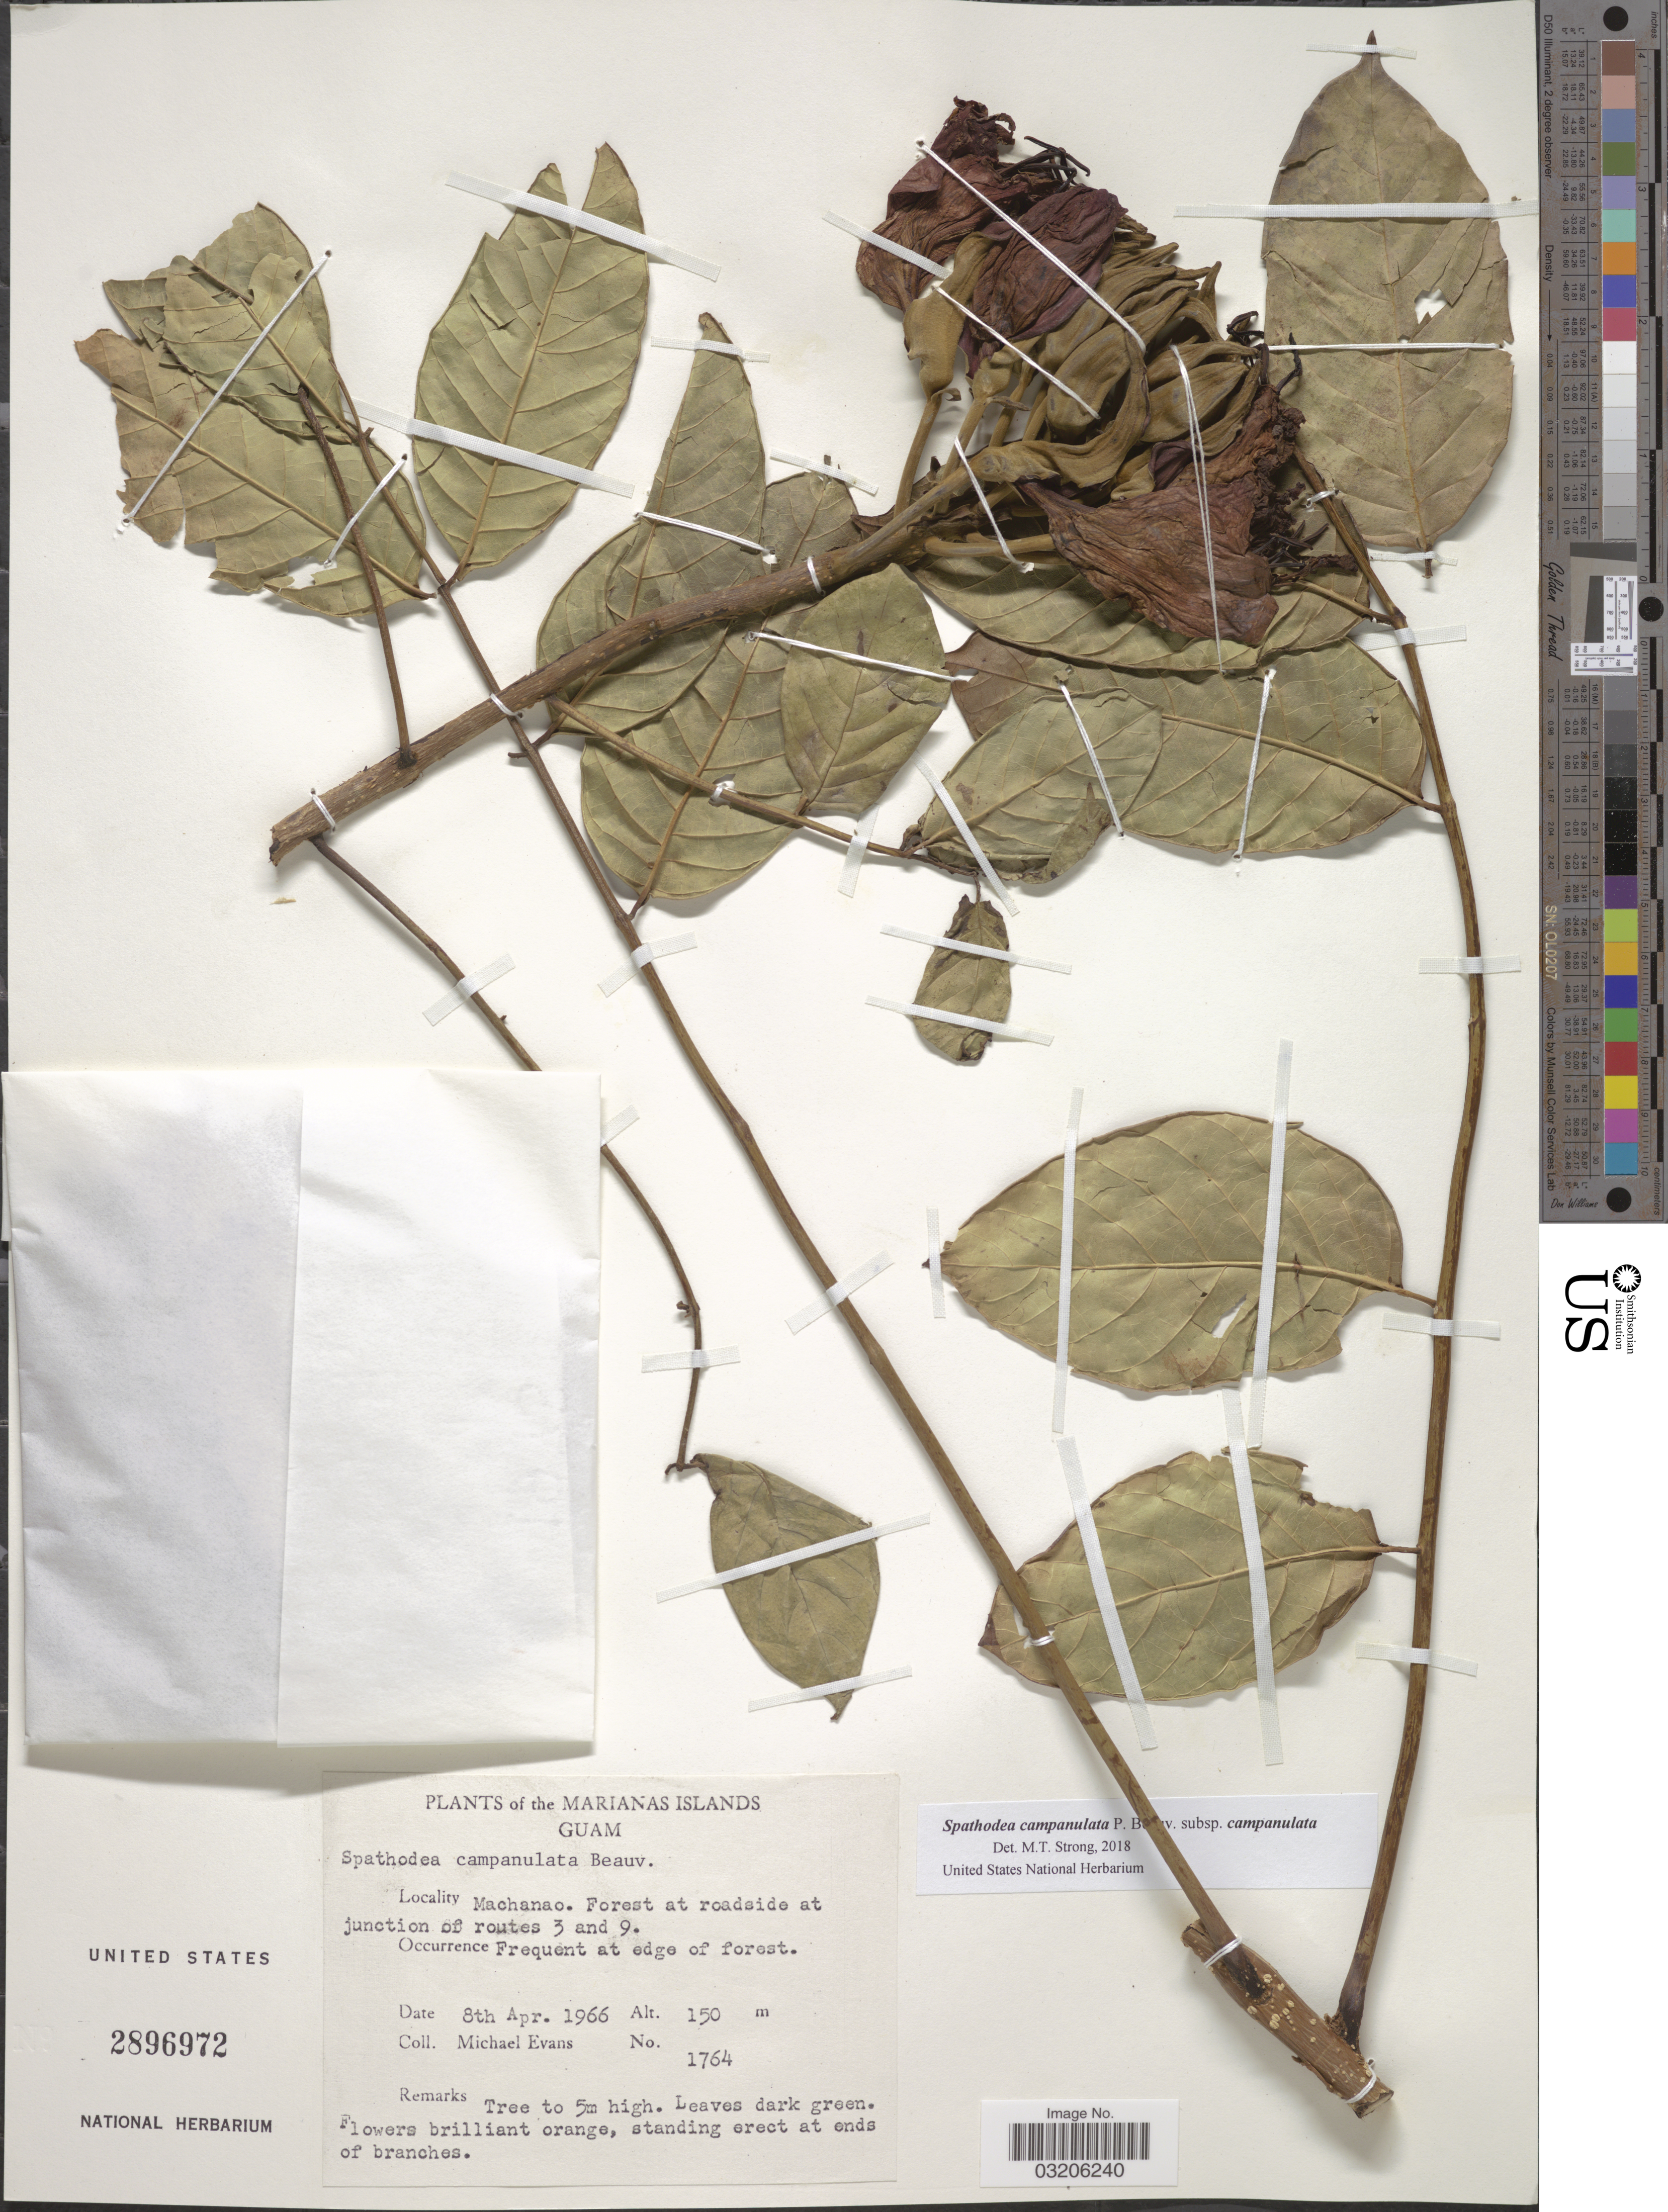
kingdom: Plantae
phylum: Tracheophyta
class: Magnoliopsida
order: Lamiales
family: Bignoniaceae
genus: Spathodea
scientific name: Spathodea campanulata subsp. campanulata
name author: P. Beauv.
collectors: M. Evans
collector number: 1764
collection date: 1966-04-08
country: Guam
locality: Marianas Islands. Machanao. Forest at roadside at junction of routes 3 and 9.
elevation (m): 150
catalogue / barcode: US 2896972